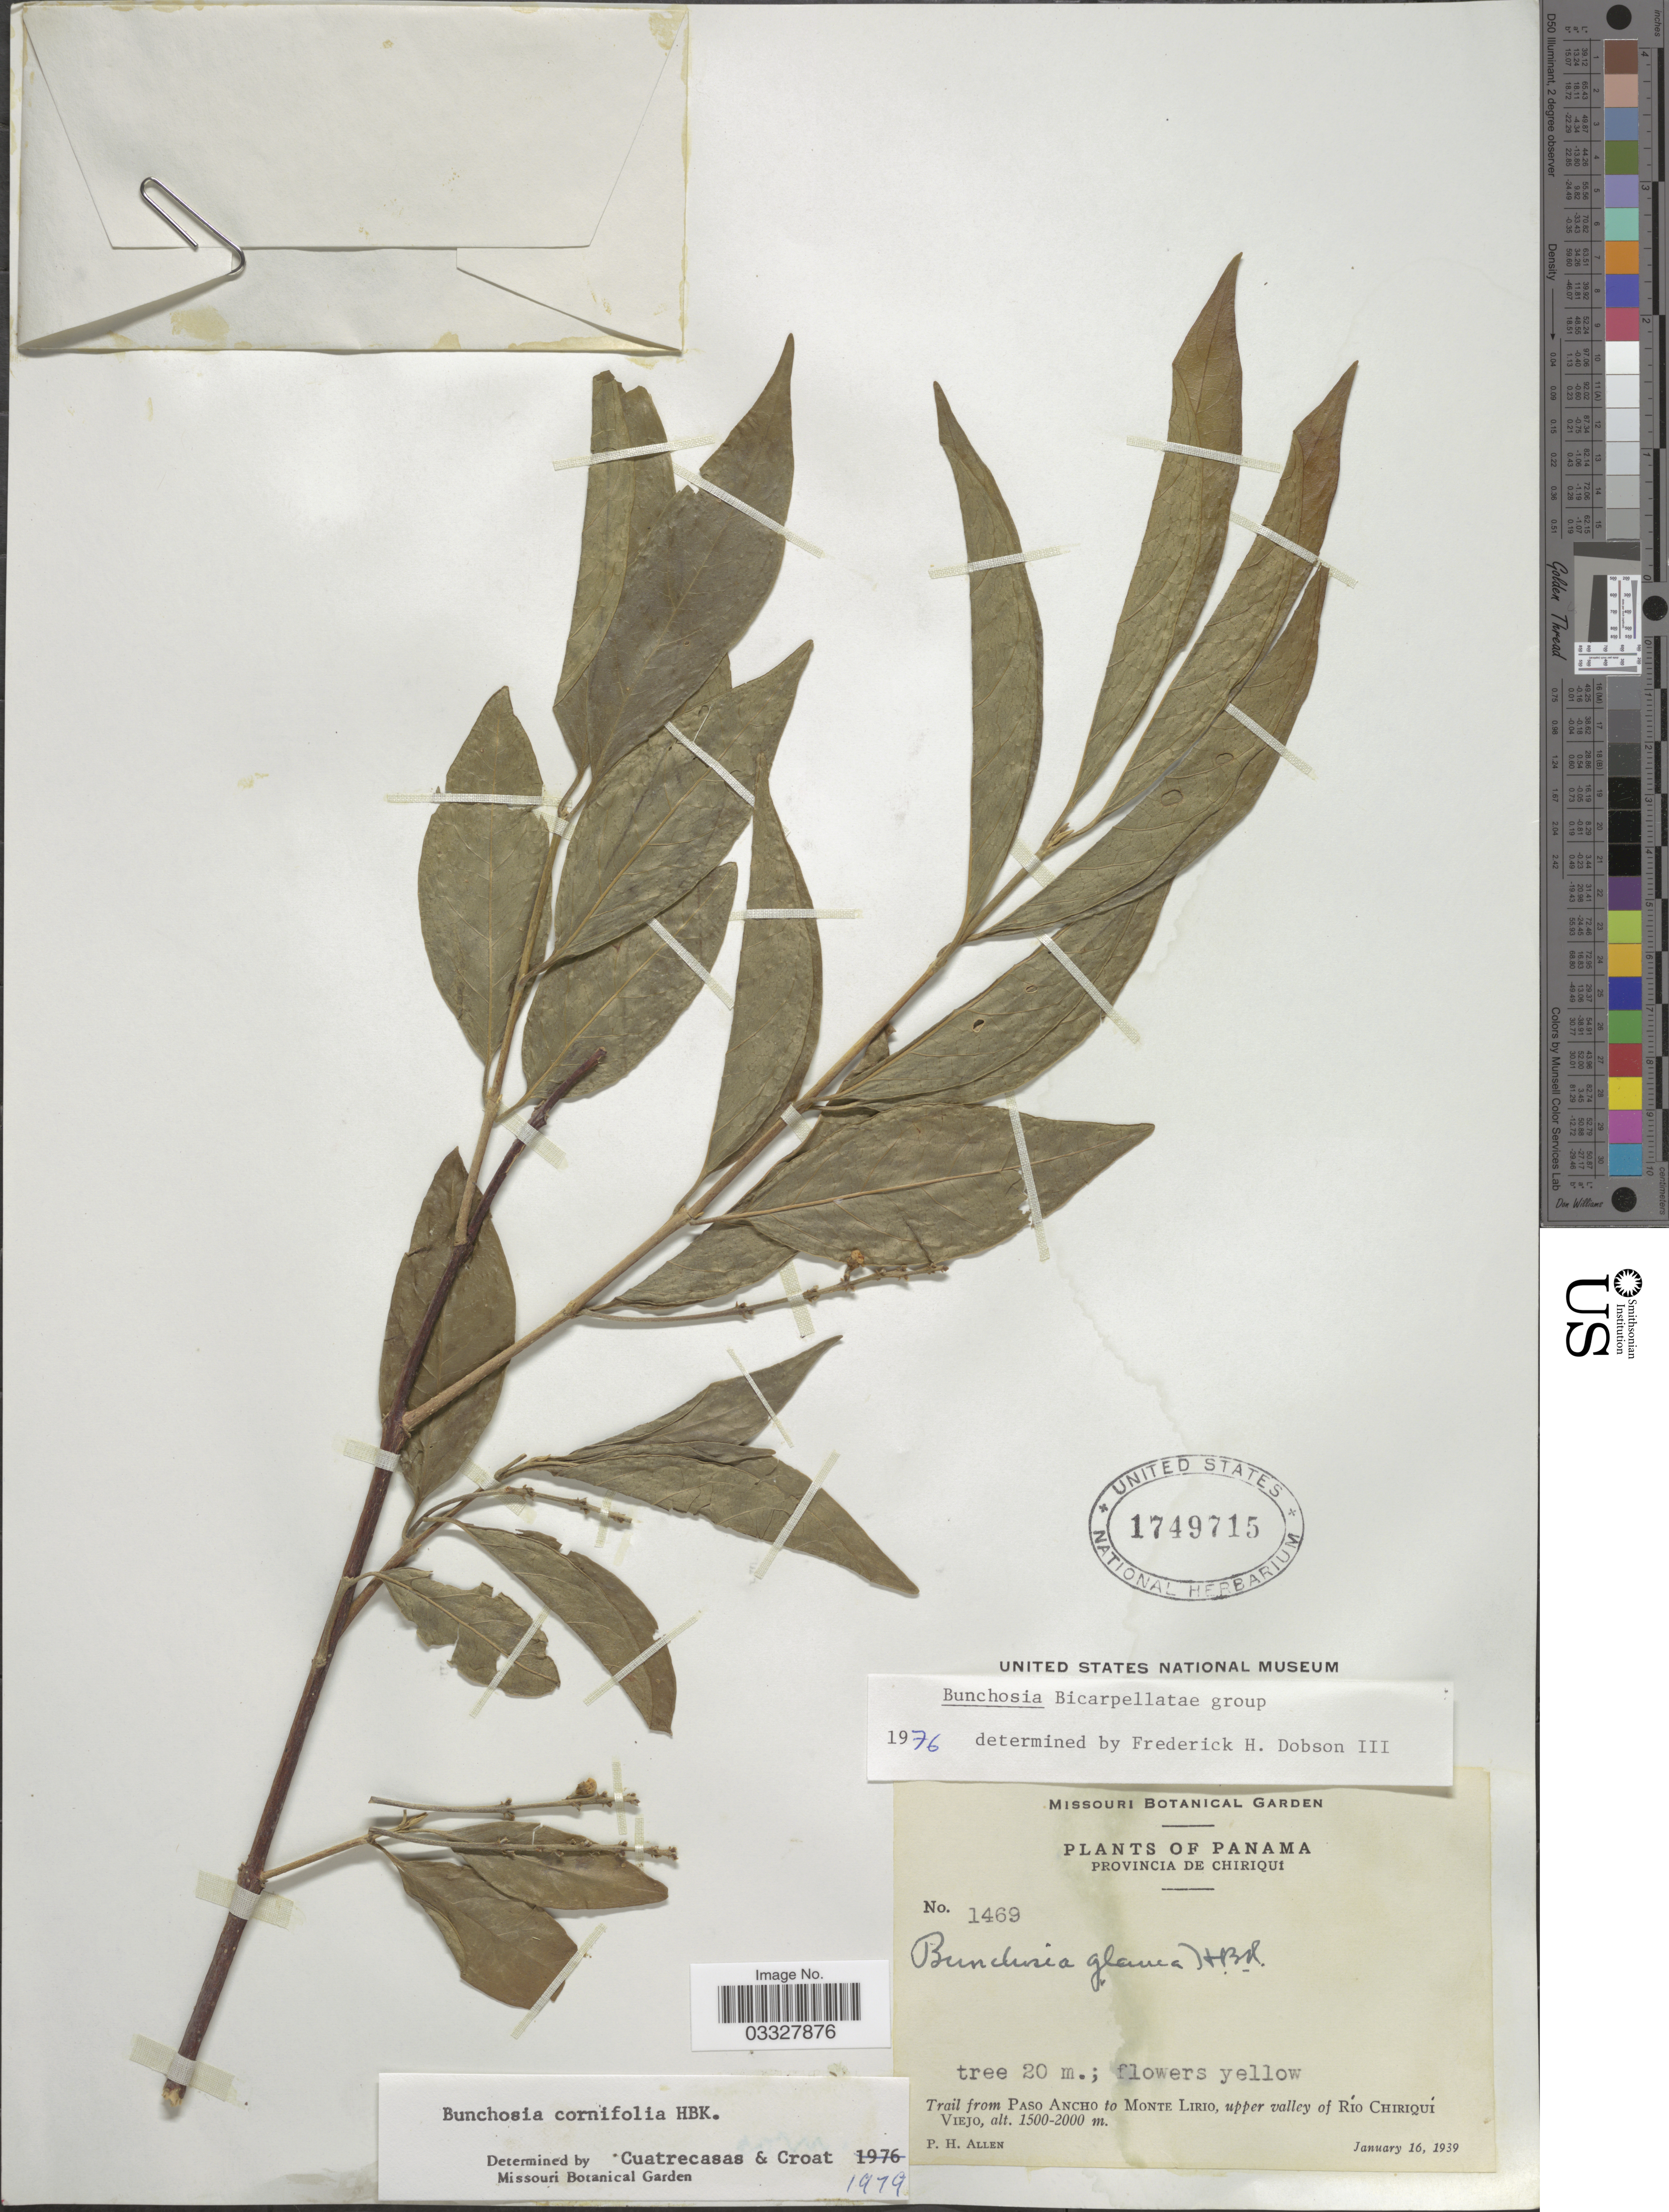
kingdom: Plantae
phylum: Tracheophyta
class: Magnoliopsida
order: Malpighiales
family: Malpighiaceae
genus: Bunchosia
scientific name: Bunchosia cornifolia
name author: Kunth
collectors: P. H. Allen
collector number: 1469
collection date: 1939-01-16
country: Panama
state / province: Chiriqui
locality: Trail from Paso Ancho to Monte Lirio, upper valley of Río Chiriquí Viejo.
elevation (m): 1500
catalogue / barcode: US 1749715